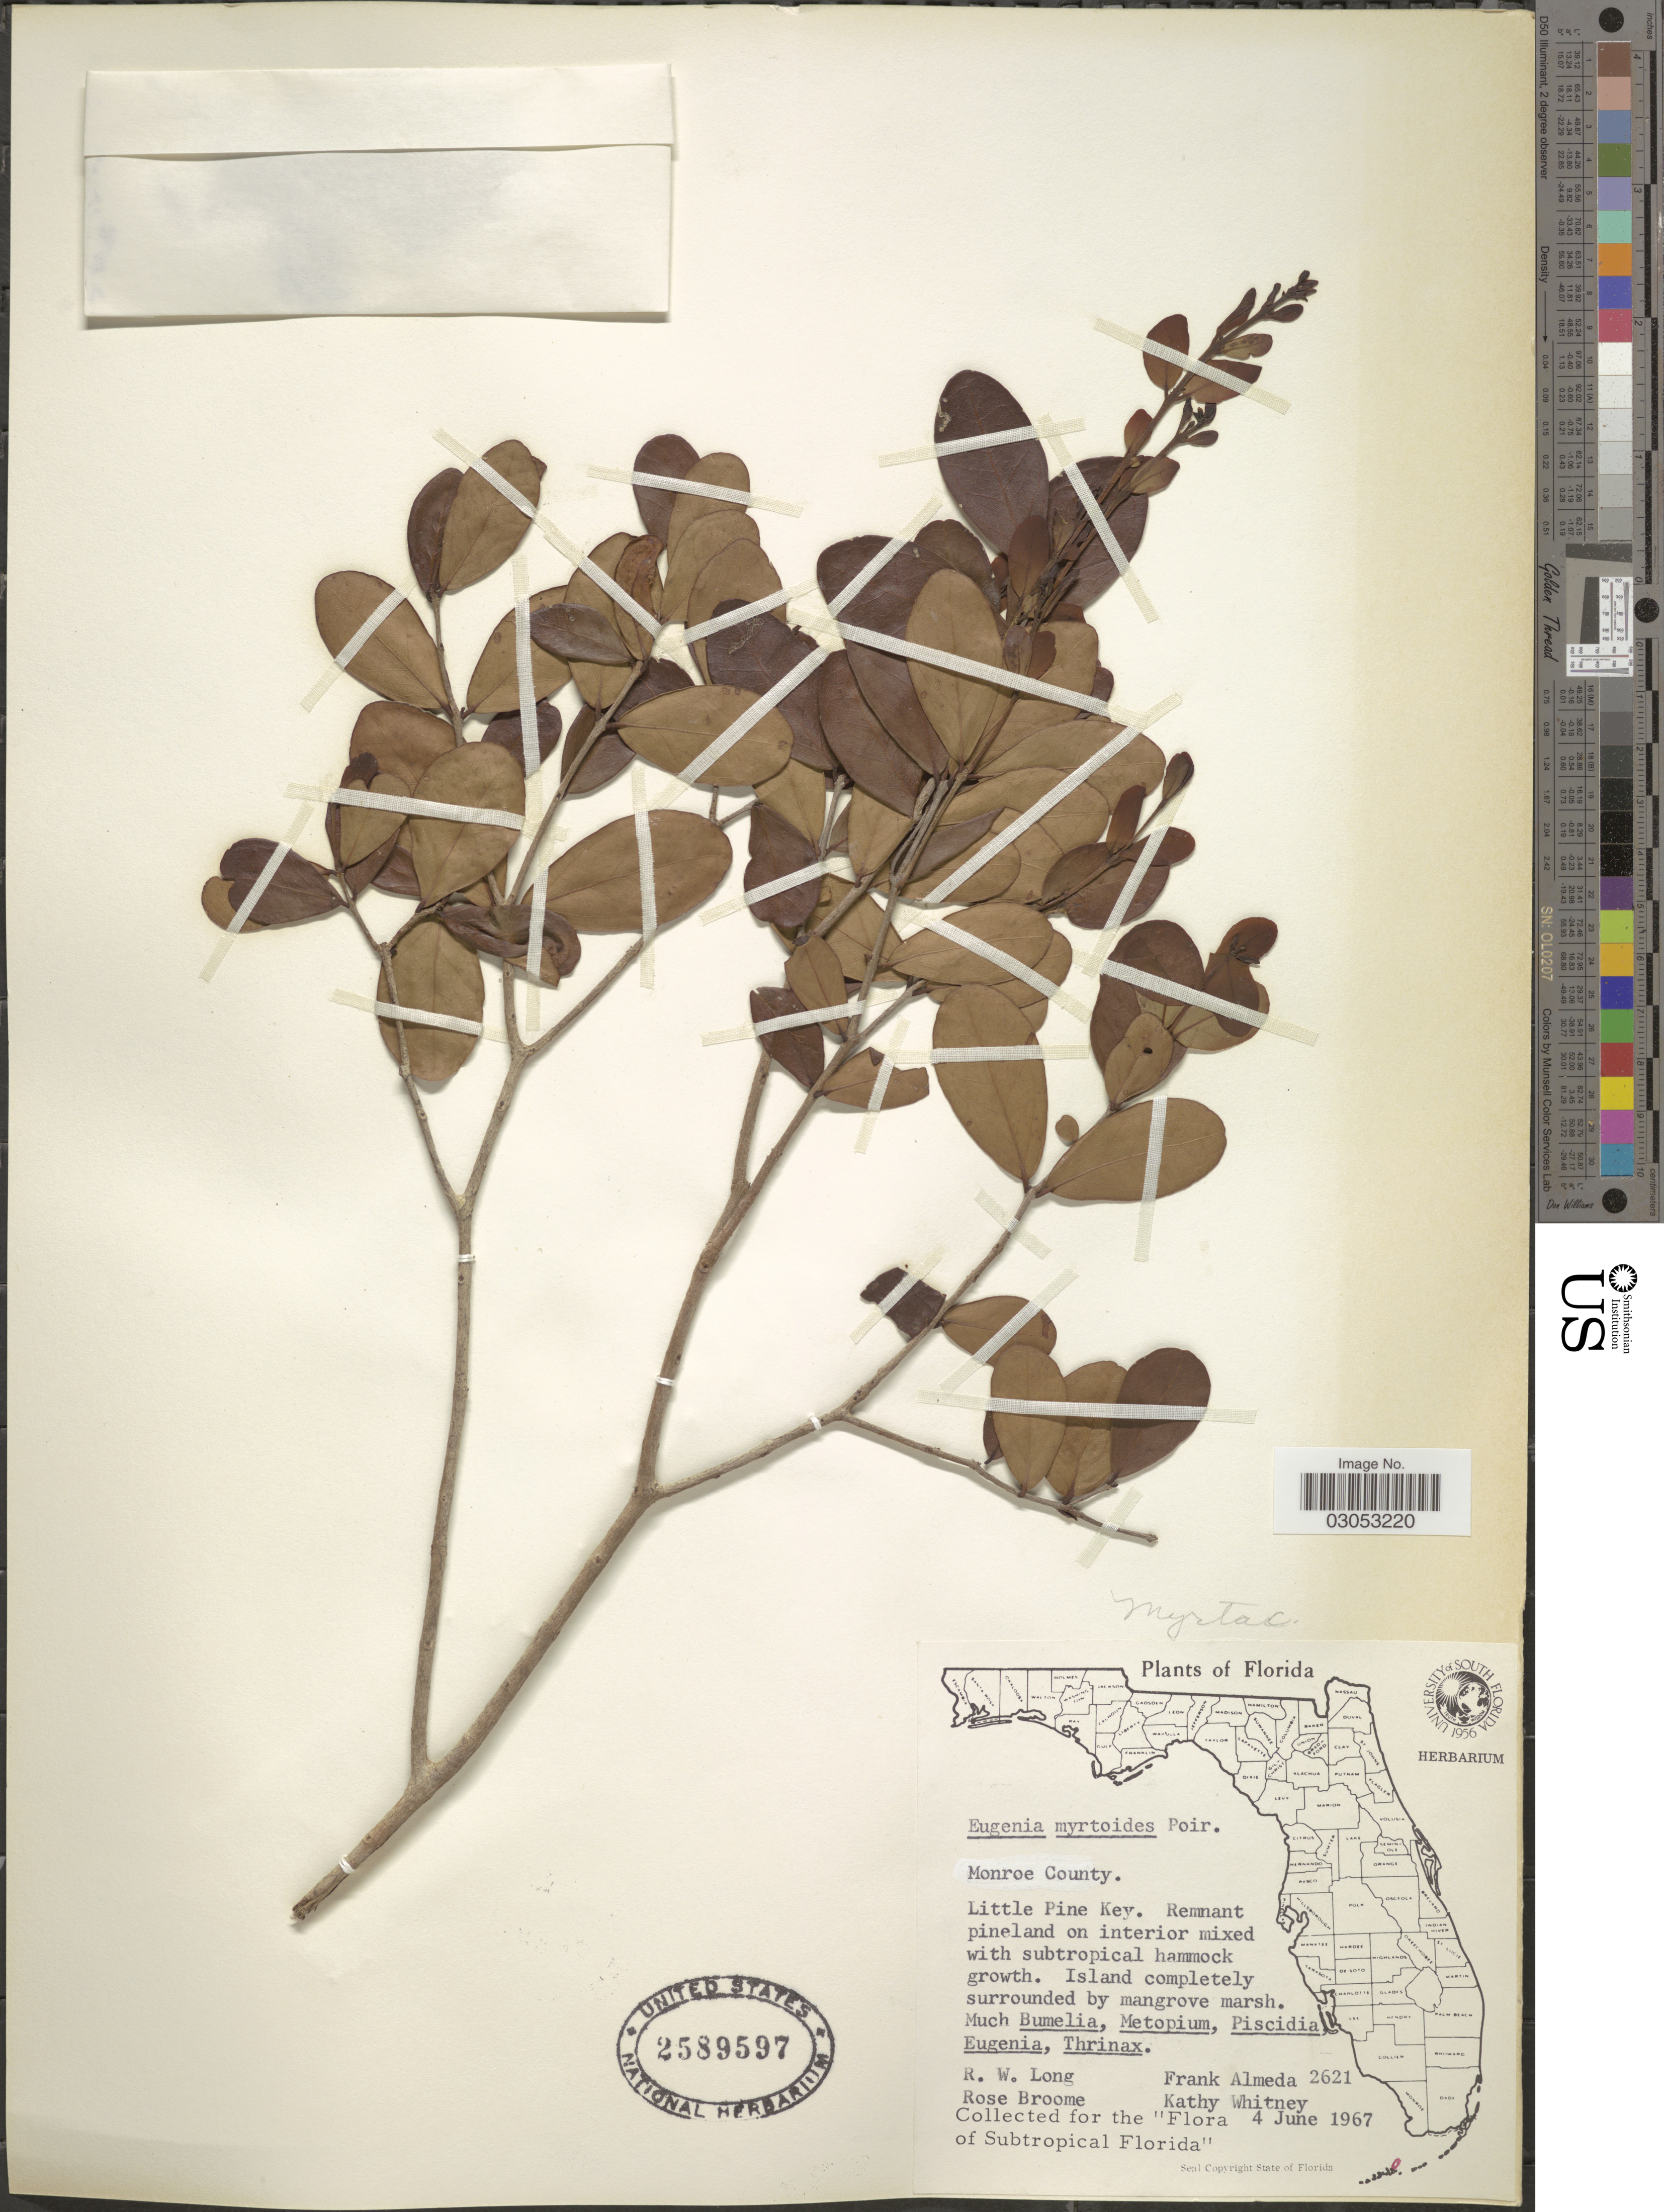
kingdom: Plantae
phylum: Tracheophyta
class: Magnoliopsida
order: Myrtales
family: Myrtaceae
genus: Eugenia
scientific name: Eugenia foetida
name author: Pers.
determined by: Strong, Mark T., (BOT), Smithsonian Institution - National Museum of Natural History (UNITED STATES)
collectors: R. W. Long, R. Broome, F. Almeda & K. Whitney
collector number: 2621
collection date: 1967-06-04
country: United States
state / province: Florida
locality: Monroe County, Little Pine Key.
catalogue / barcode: US 2589597